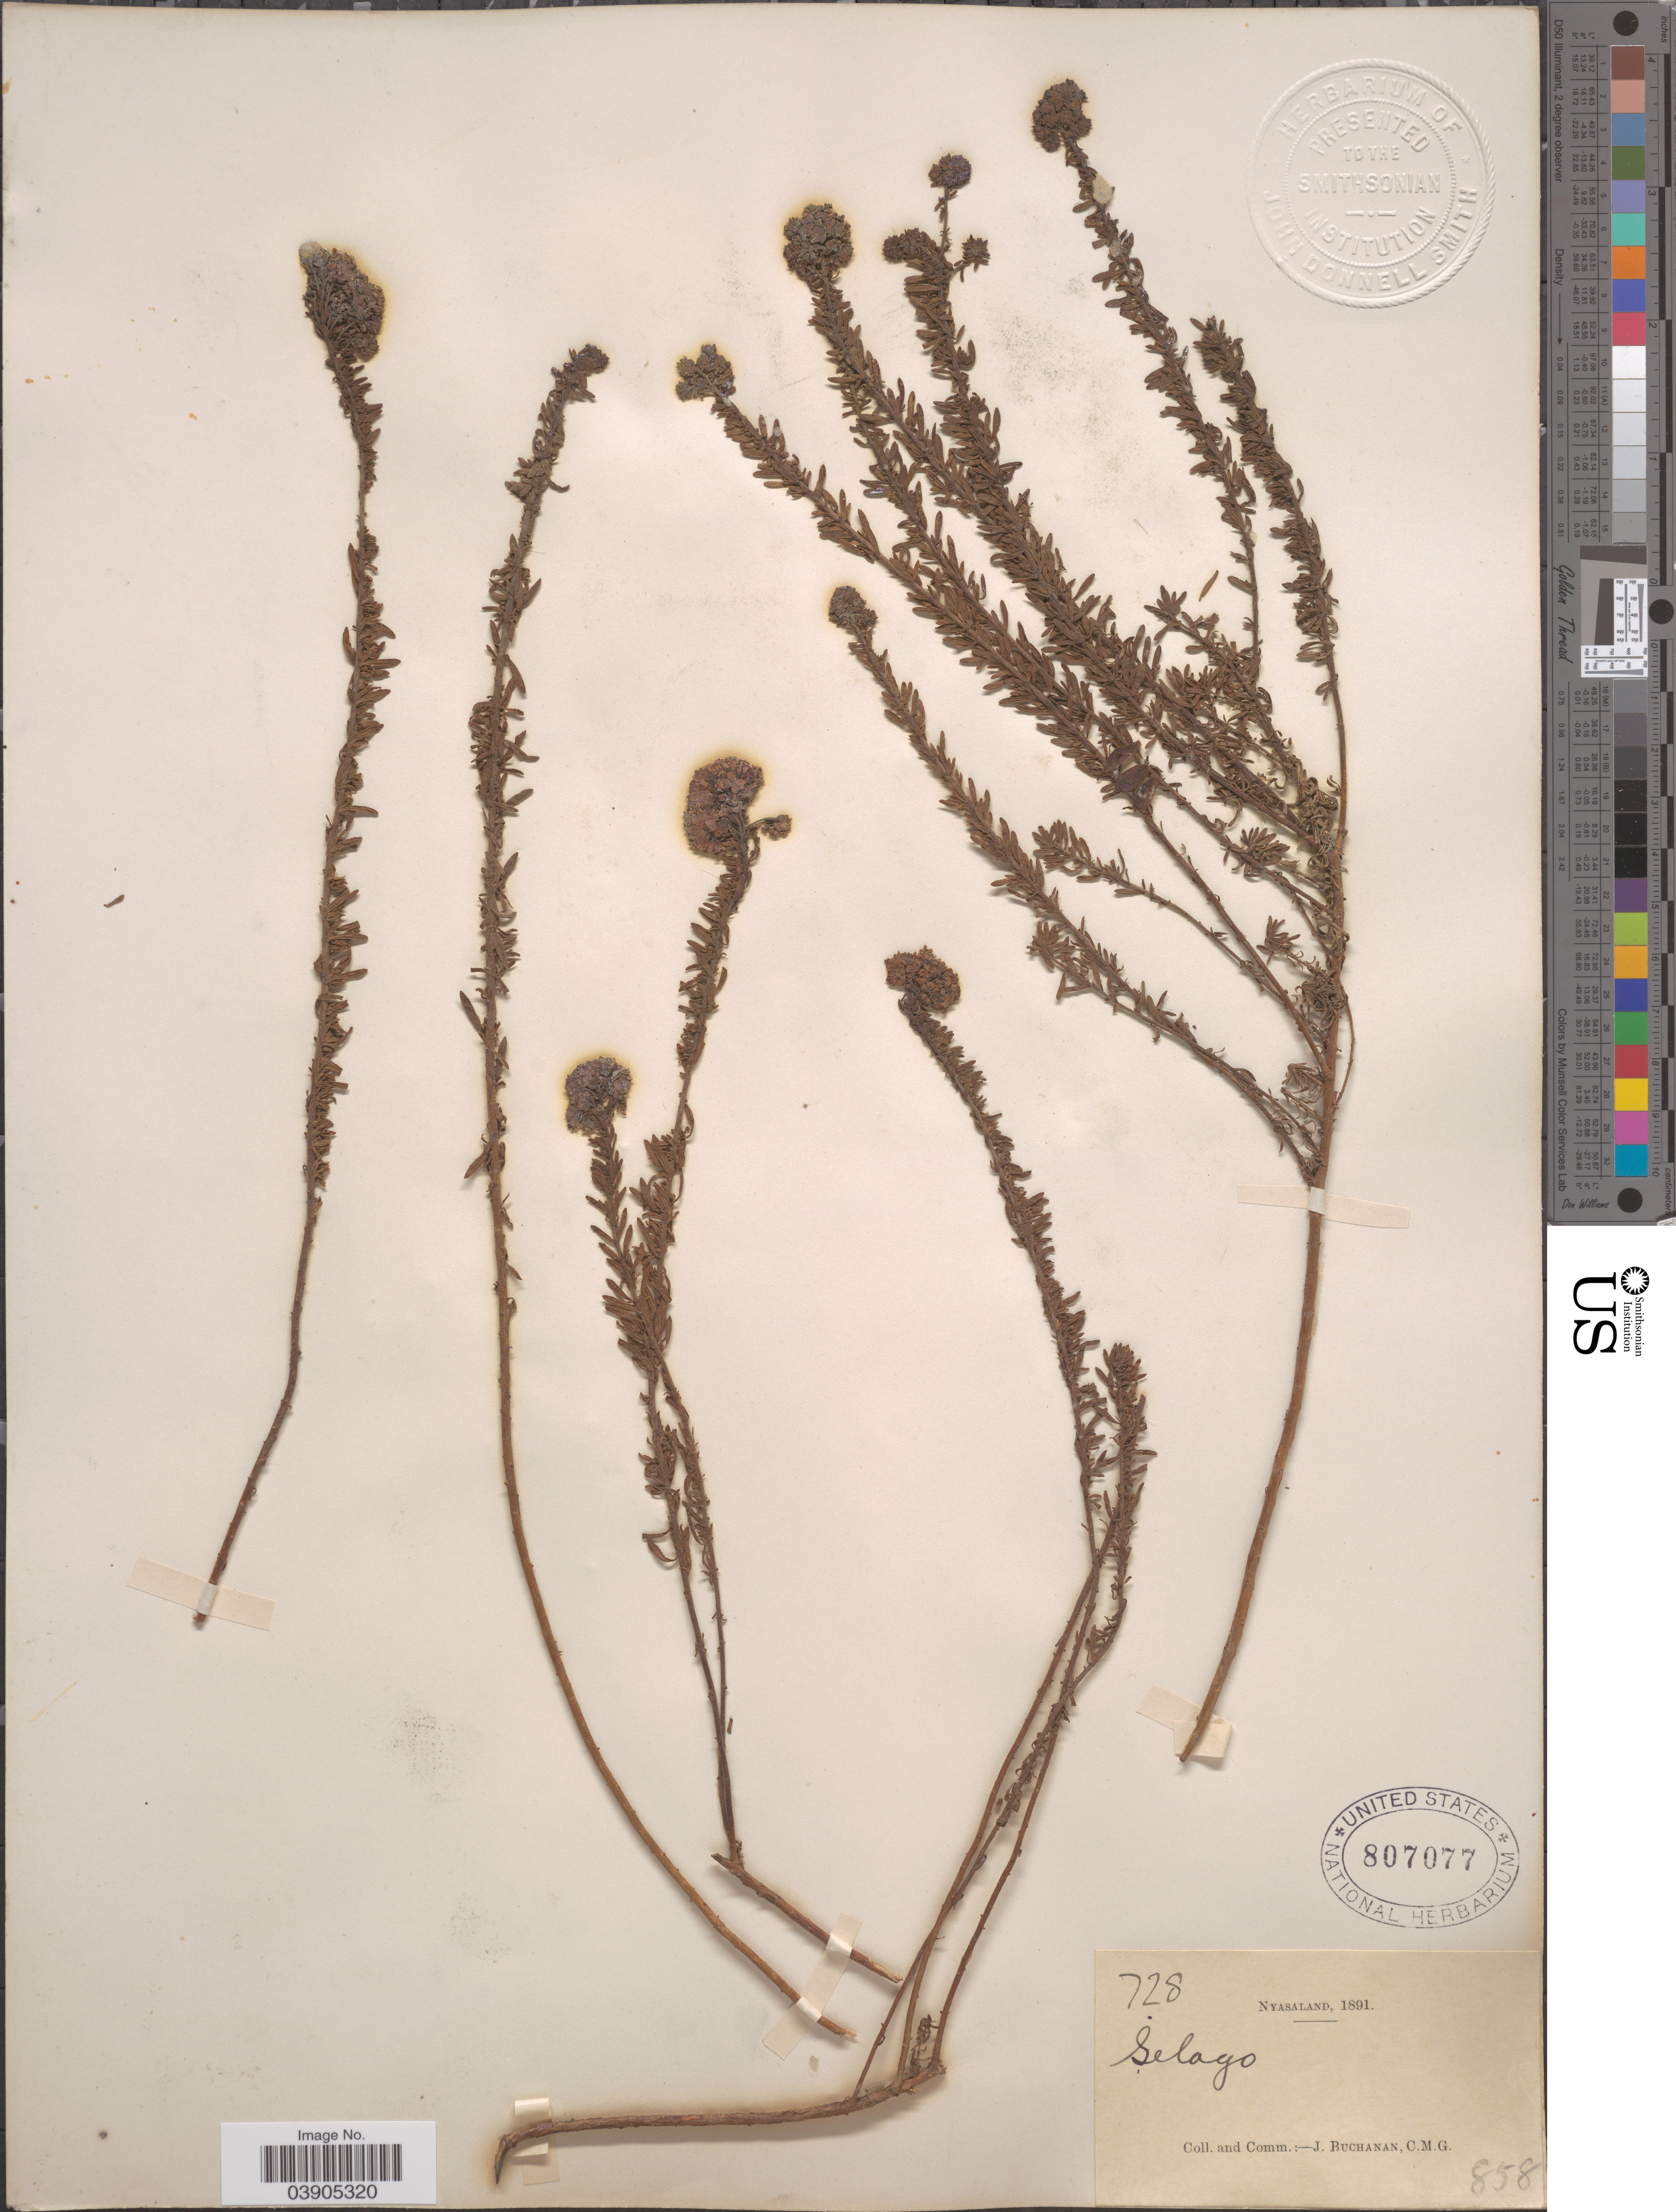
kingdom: Plantae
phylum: Tracheophyta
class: Magnoliopsida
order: Lamiales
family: Scrophulariaceae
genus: Selago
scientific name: Selago sp.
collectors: J. Buchanan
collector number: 728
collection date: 1891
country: Malawi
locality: Nyasaland.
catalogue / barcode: US 807077